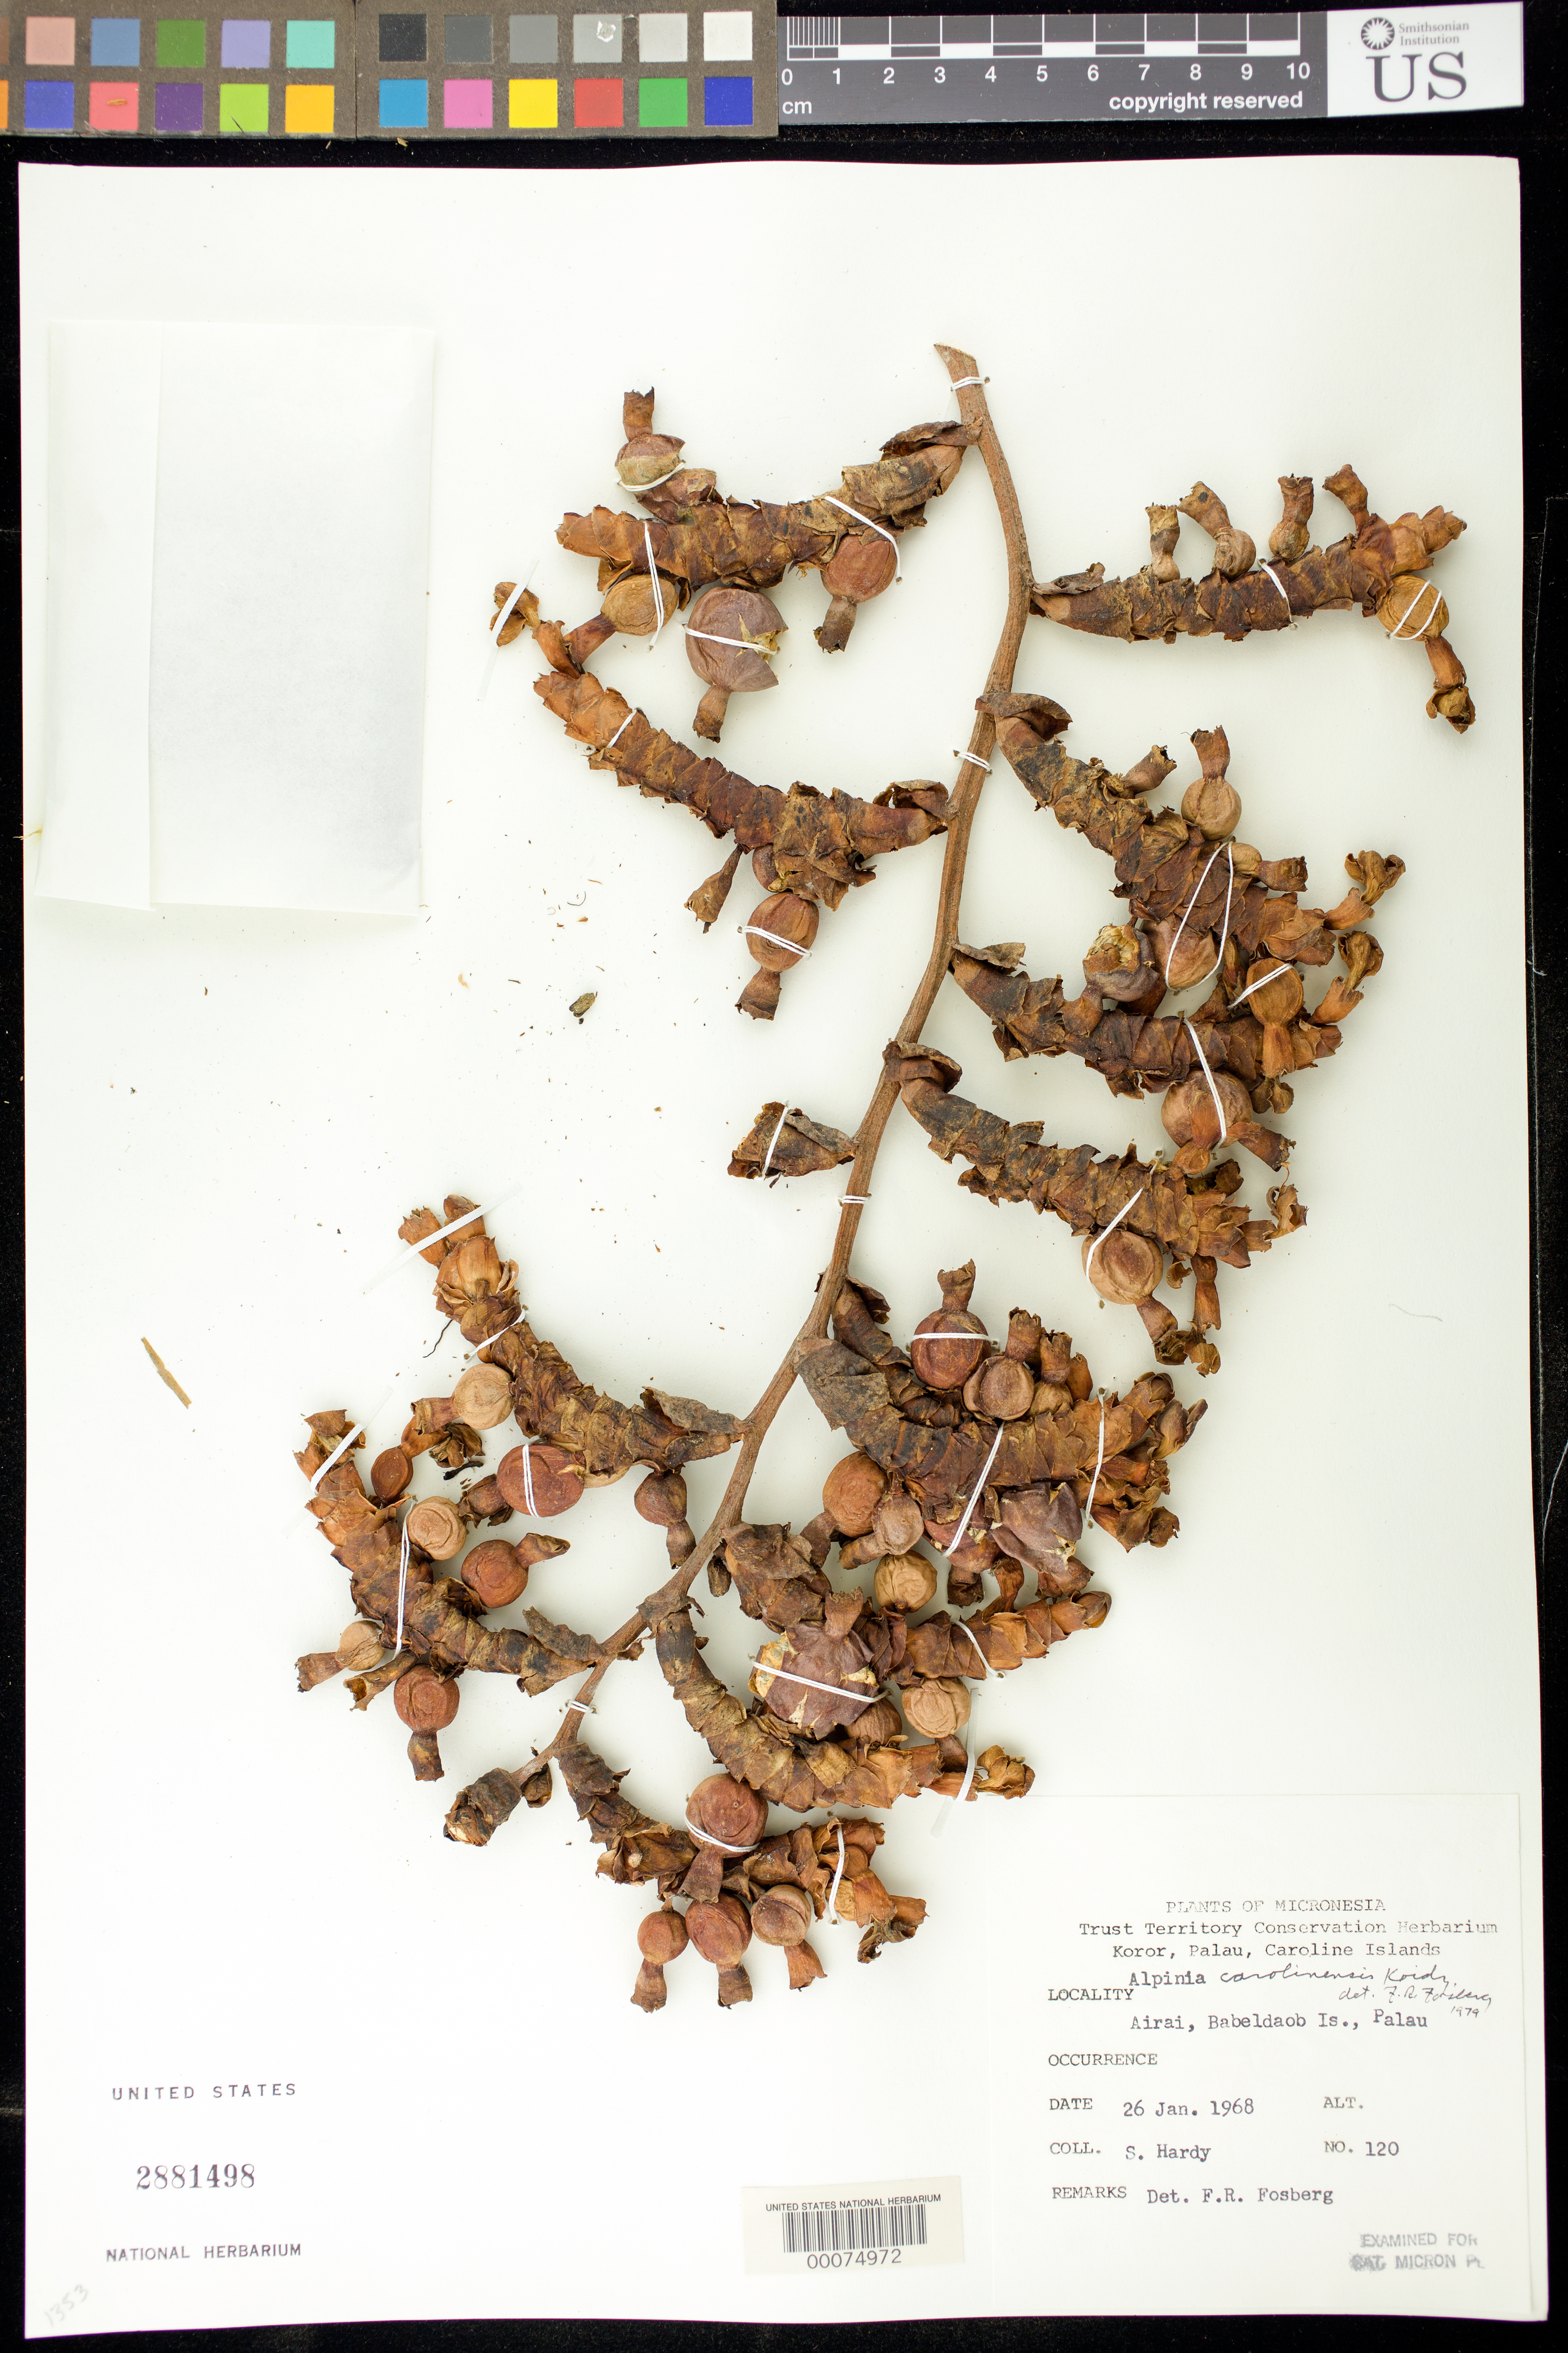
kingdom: Plantae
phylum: Tracheophyta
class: Liliopsida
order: Zingiberales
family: Zingiberaceae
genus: Alpinia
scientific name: Alpinia carolinensis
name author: Koidz.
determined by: Fosberg, F. R.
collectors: S. Hardy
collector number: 120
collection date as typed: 26 Jan 1968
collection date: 1968-01-26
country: Palau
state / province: Airai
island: Babeldaob [Babelthuap]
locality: Babeldaob I.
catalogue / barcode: US 2881498